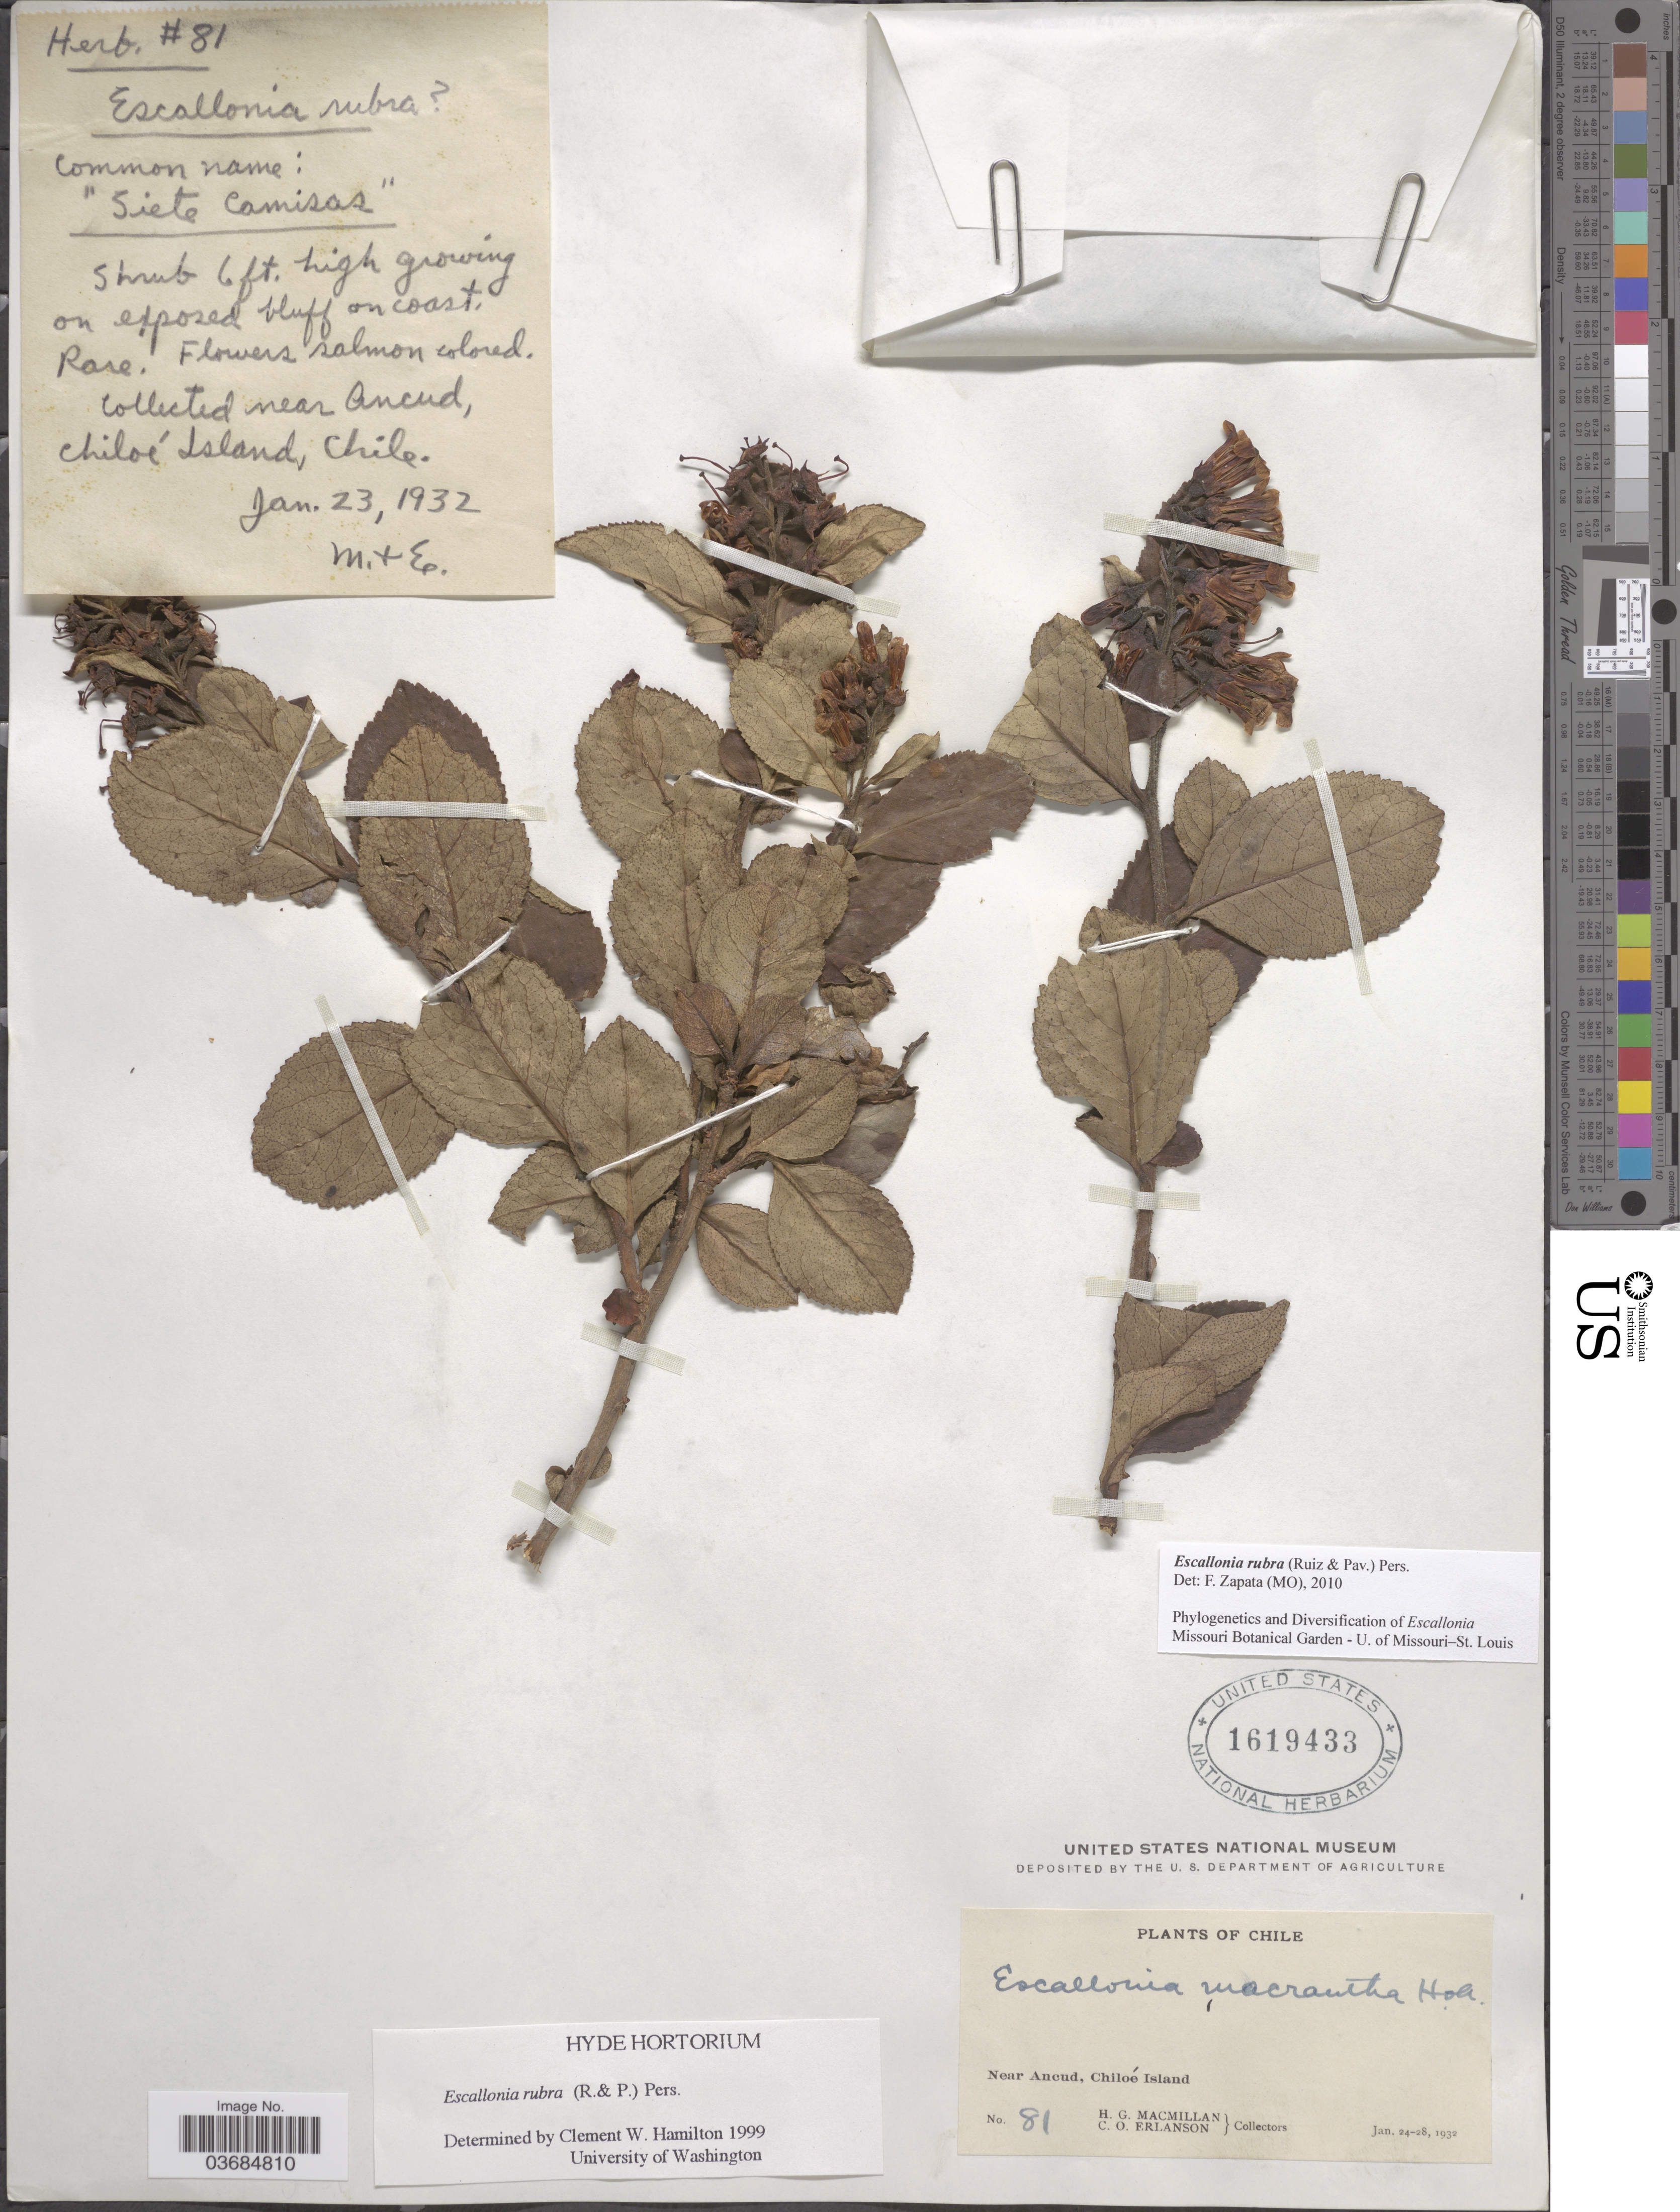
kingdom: Plantae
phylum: Tracheophyta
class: Magnoliopsida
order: Escalloniales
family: Escalloniaceae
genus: Escallonia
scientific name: Escallonia rubra var. rubra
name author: (Ruiz & Pav.) Pers.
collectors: H. MacMillan & C. O. Erlanson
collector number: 81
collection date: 1932-01-24/1932-01-28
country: Chile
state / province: Arica y Parinacota (XV)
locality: Near Ancud, Chiloé Island.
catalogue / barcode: US 1619433